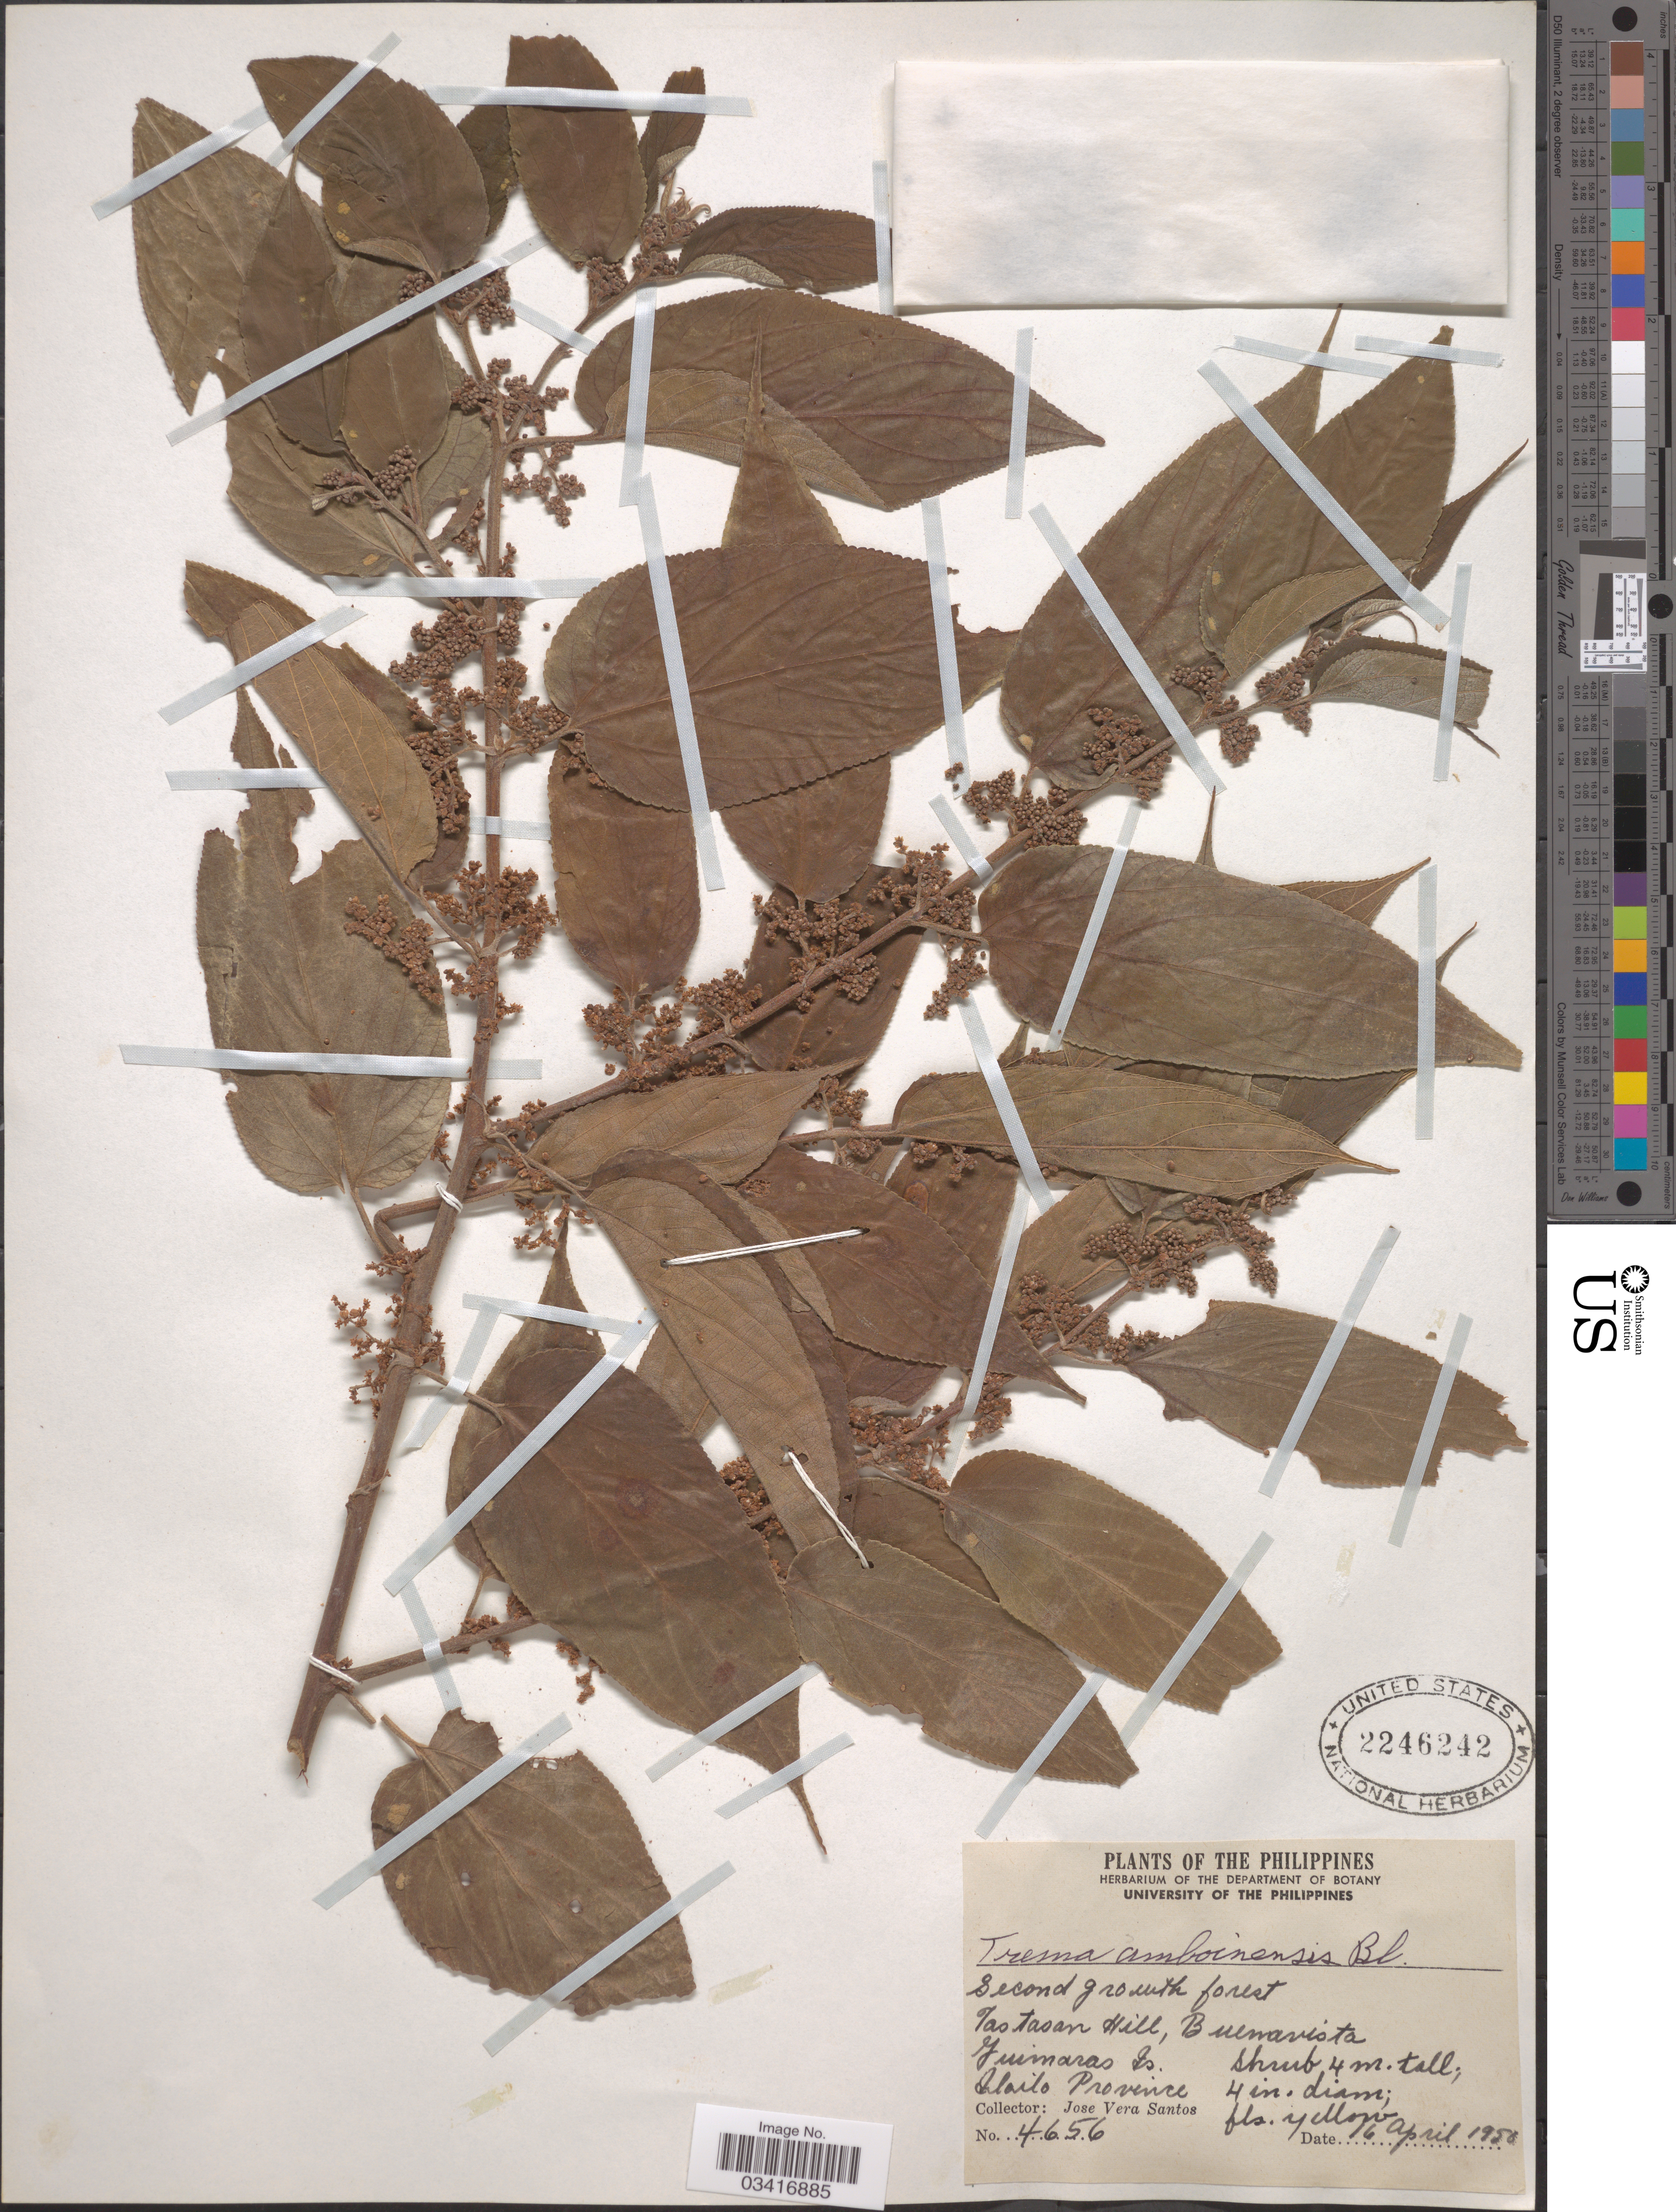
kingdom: Plantae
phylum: Tracheophyta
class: Magnoliopsida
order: Rosales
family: Cannabaceae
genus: Trema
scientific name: Trema amboinense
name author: (Willd.) Blume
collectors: J. Santos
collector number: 4656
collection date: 1950-04-16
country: Philippines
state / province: Western Visayas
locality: Tastasan Hill, Buenavista. Guimaras Is. Iloilo Province.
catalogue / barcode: US 2246242